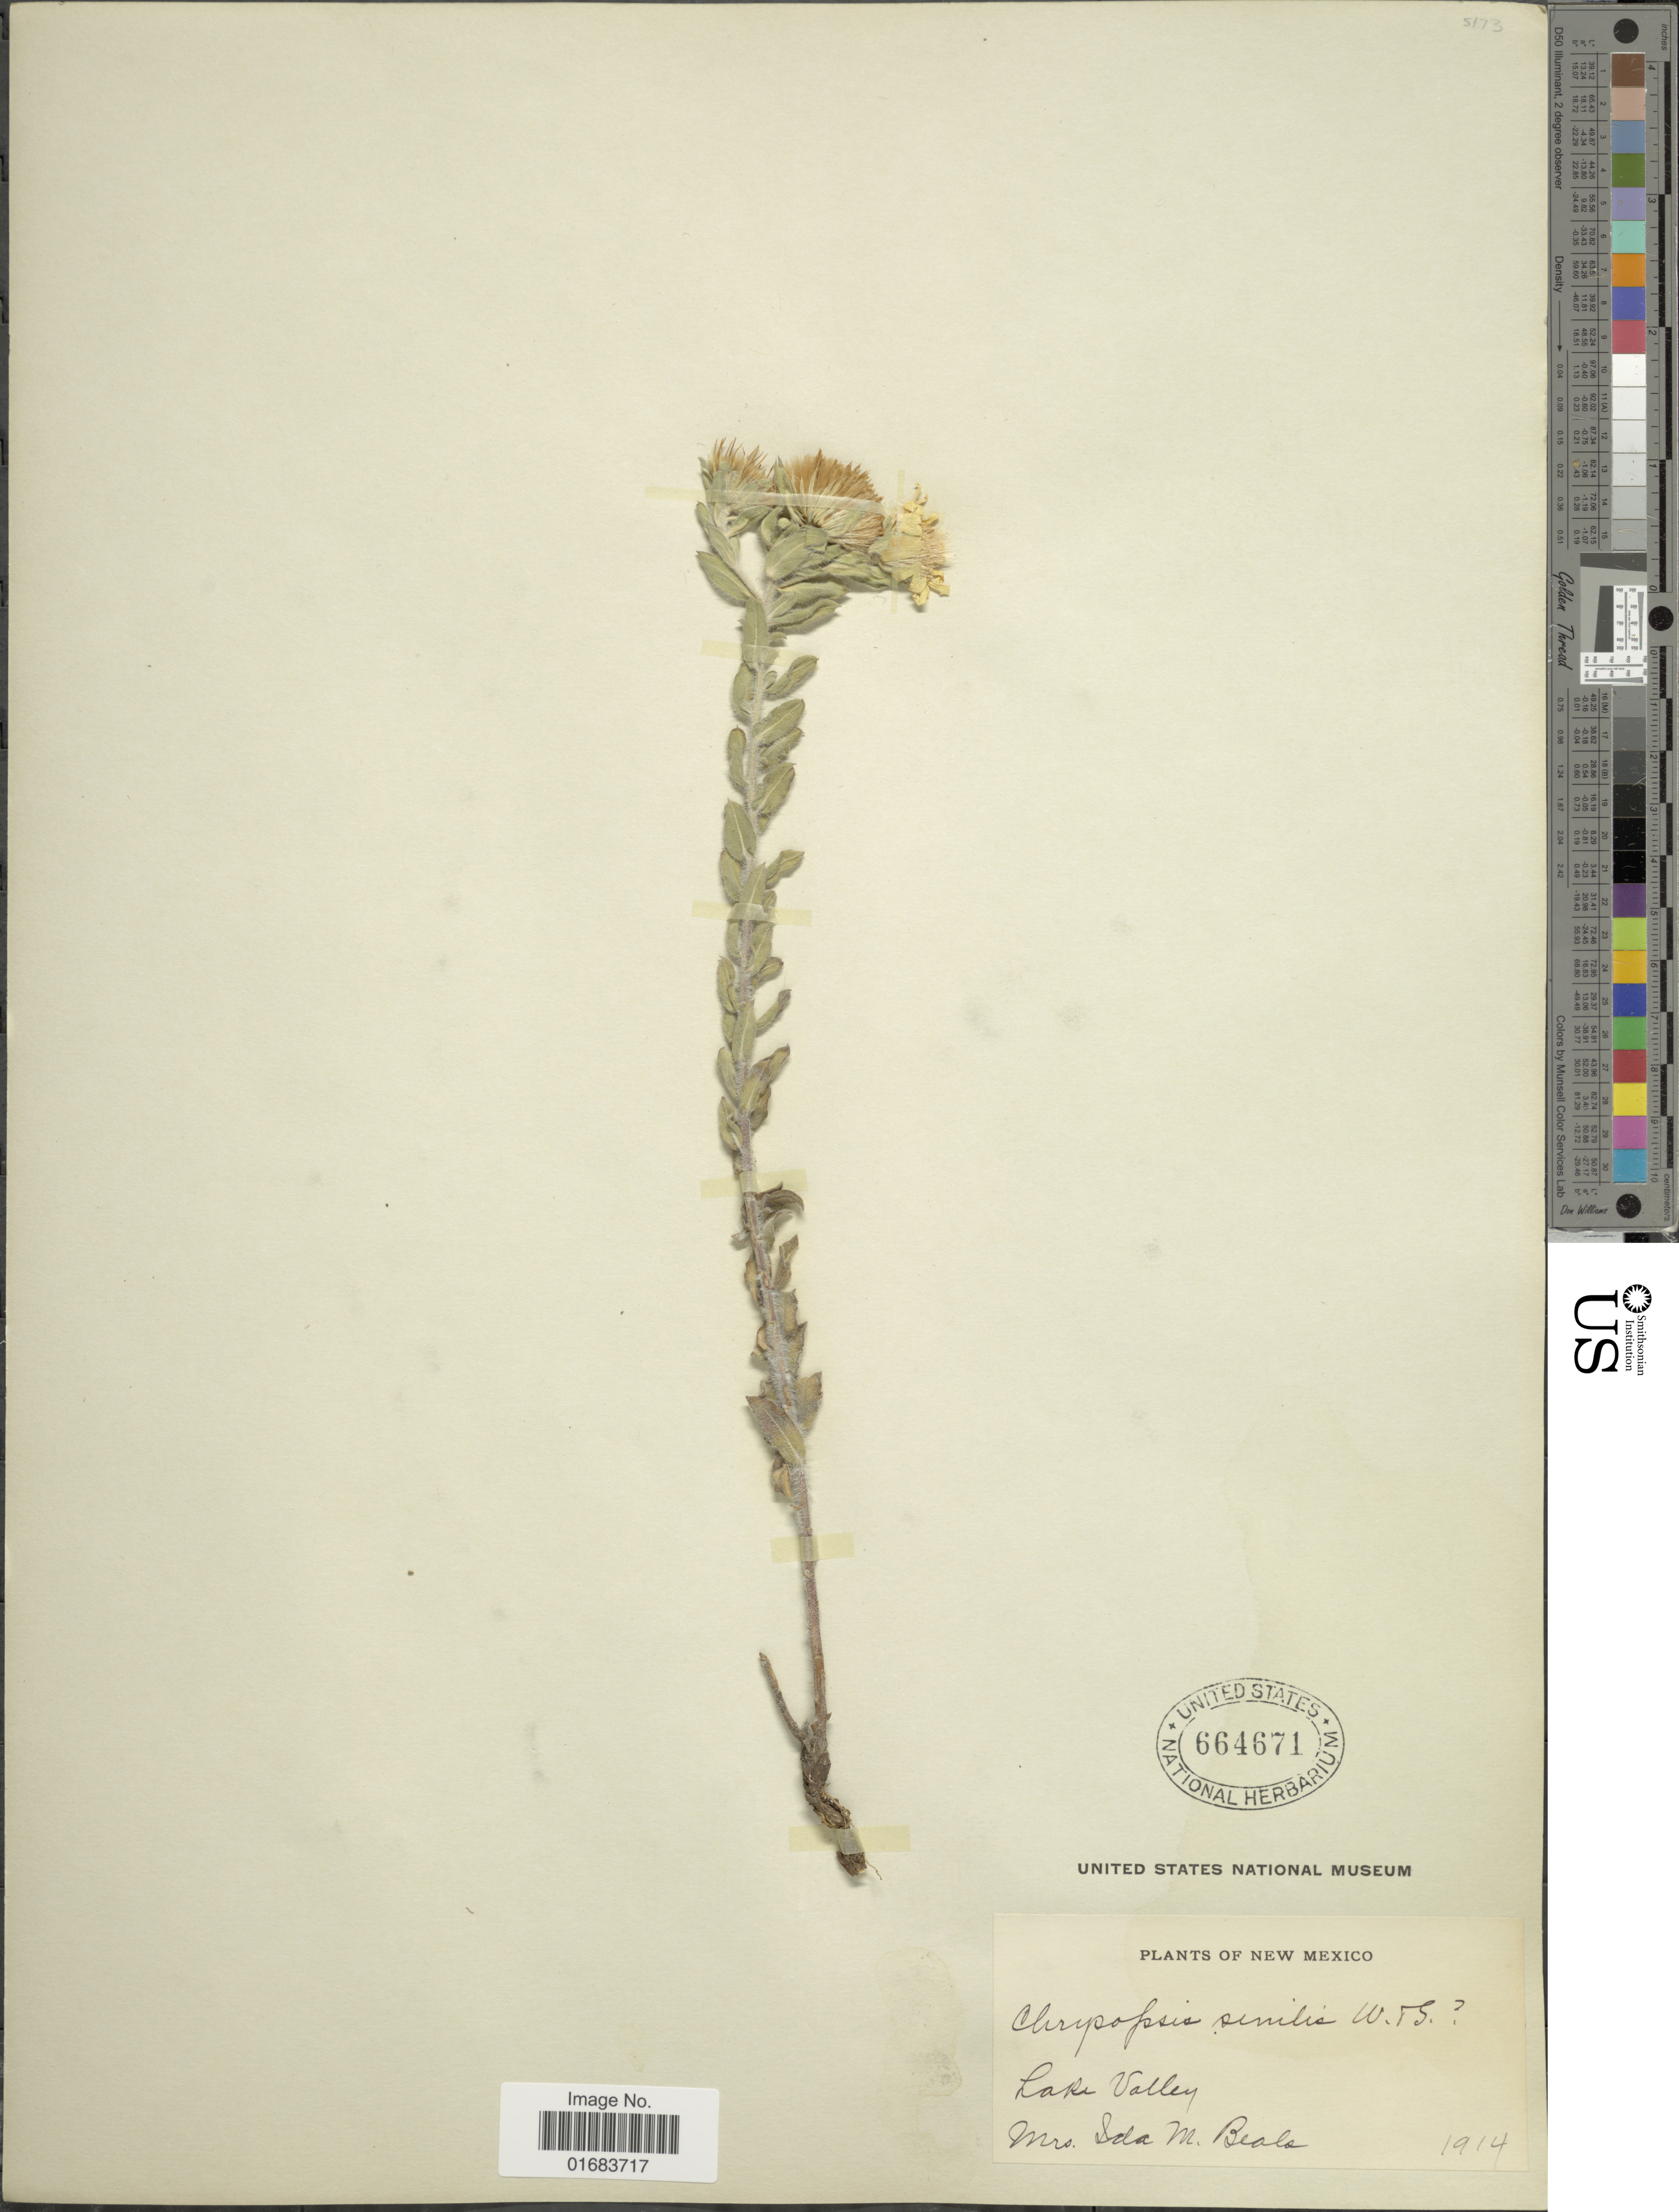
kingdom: Plantae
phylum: Tracheophyta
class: Magnoliopsida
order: Asterales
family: Asteraceae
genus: Chrysopsis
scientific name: Chrysopsis sp.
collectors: I. M. Beals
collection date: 1914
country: United States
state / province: New Mexico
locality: Lake Valley.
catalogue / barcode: US 664671